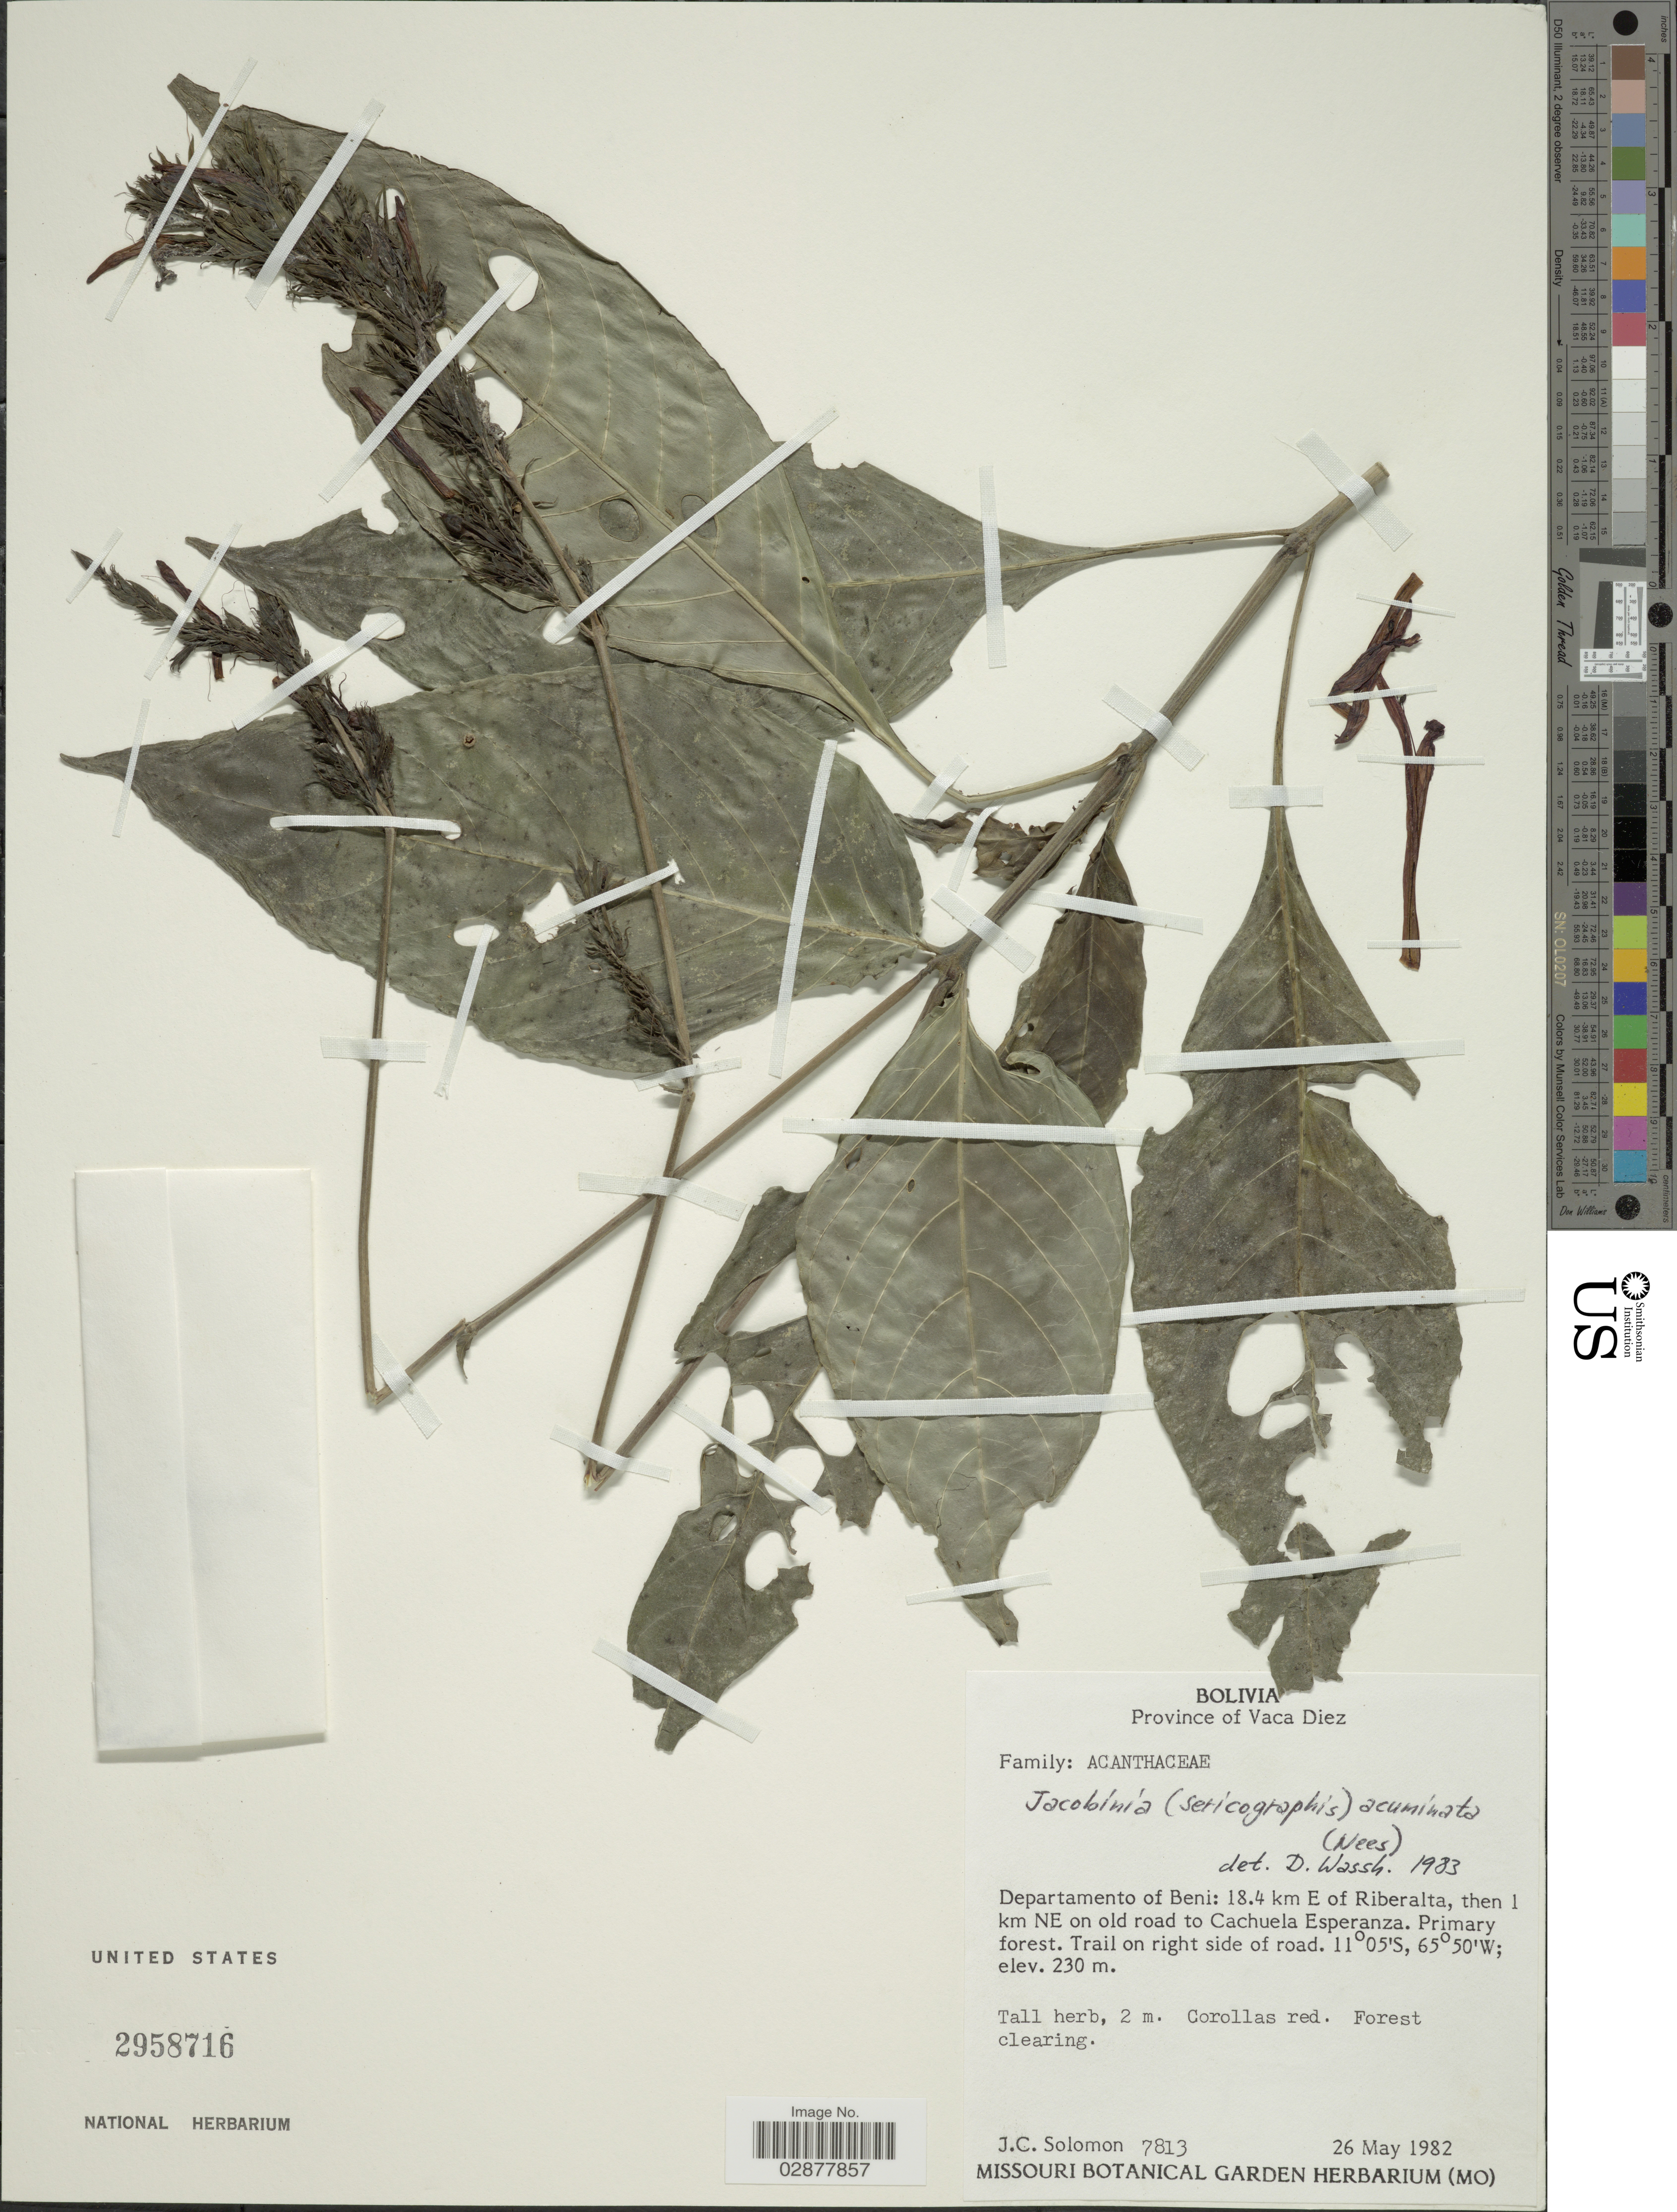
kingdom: Plantae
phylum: Tracheophyta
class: Magnoliopsida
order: Lamiales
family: Acanthaceae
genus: Justicia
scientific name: Justicia calycina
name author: (Nees) V.A.W. Graham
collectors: J. C. Solomon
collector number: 7813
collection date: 1982-05-26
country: Bolivia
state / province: Beni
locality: Province of Vaca Diez. Departamento of Beni: 18.4 km E of Riberalta, then 1 km NE on old road to Cachuela Esperanza.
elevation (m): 230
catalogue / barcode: US 2958716